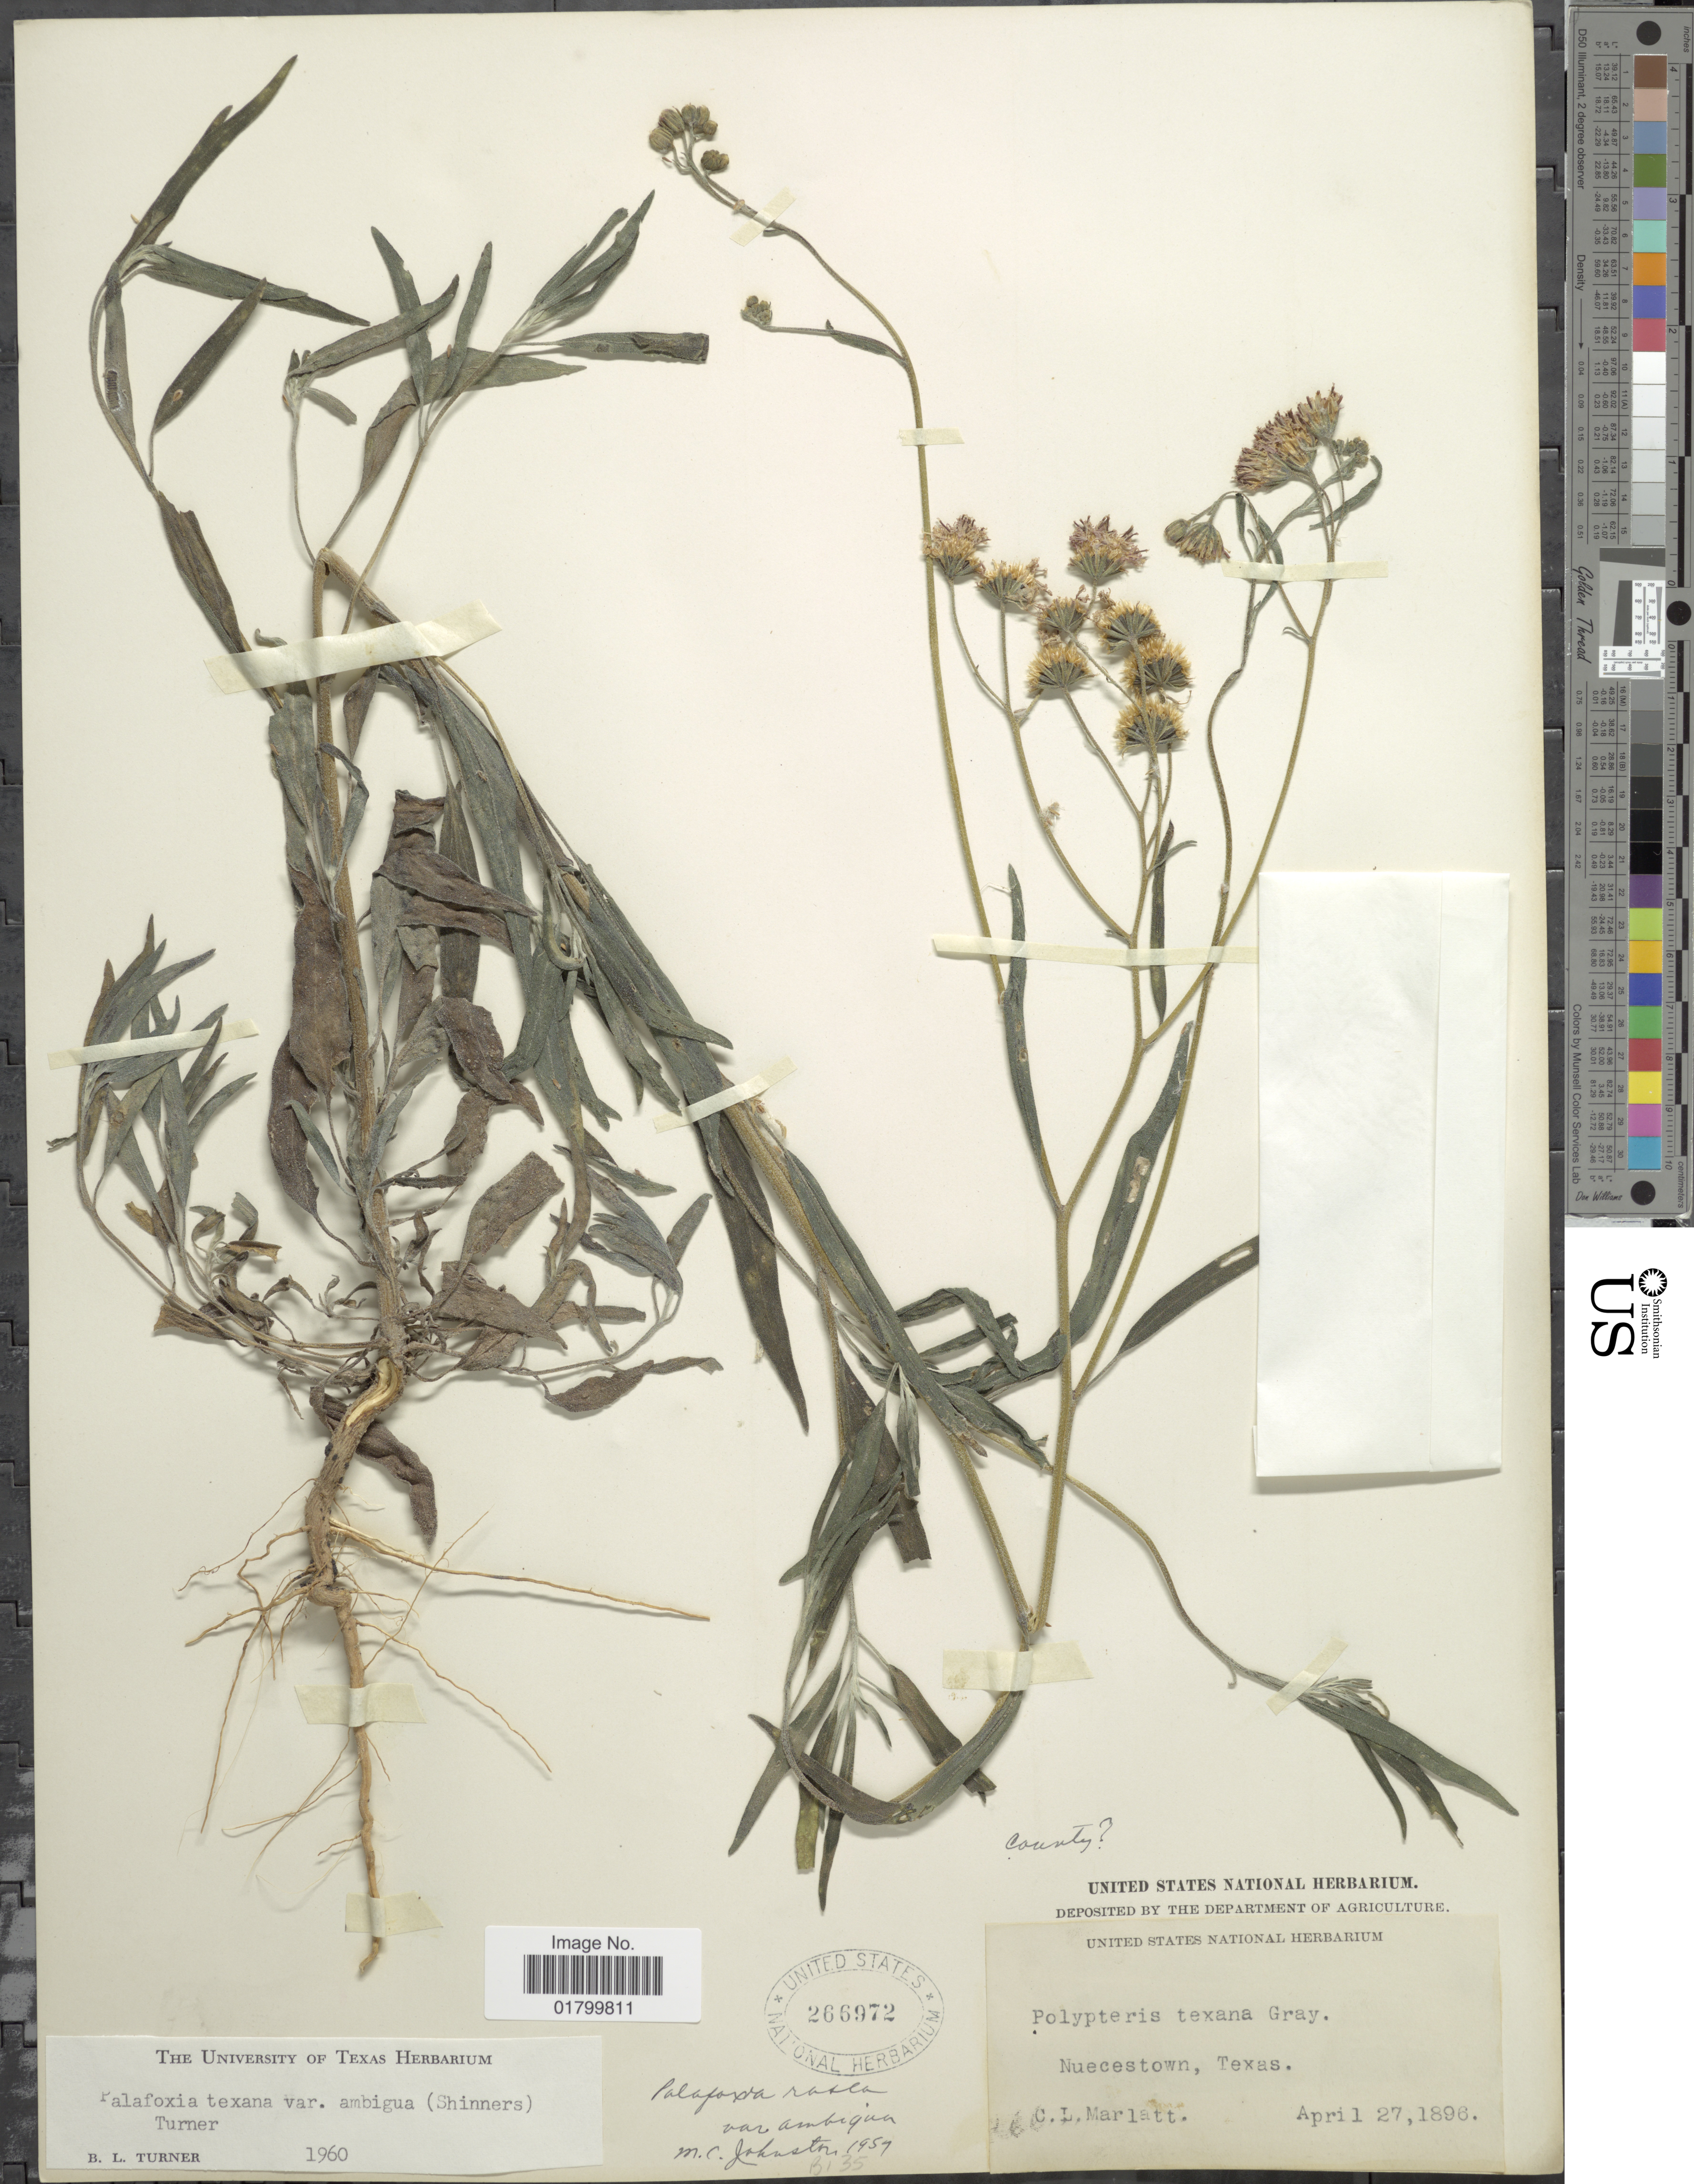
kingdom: Plantae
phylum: Tracheophyta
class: Magnoliopsida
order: Asterales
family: Asteraceae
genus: Palafoxia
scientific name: Palafoxia texana var. ambigua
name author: (Shinners) B.L. Turner & M.I. Morris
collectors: C. Marlatt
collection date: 1896-04-27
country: United States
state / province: Texas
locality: Nuecestown, Texas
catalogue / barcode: US 266972